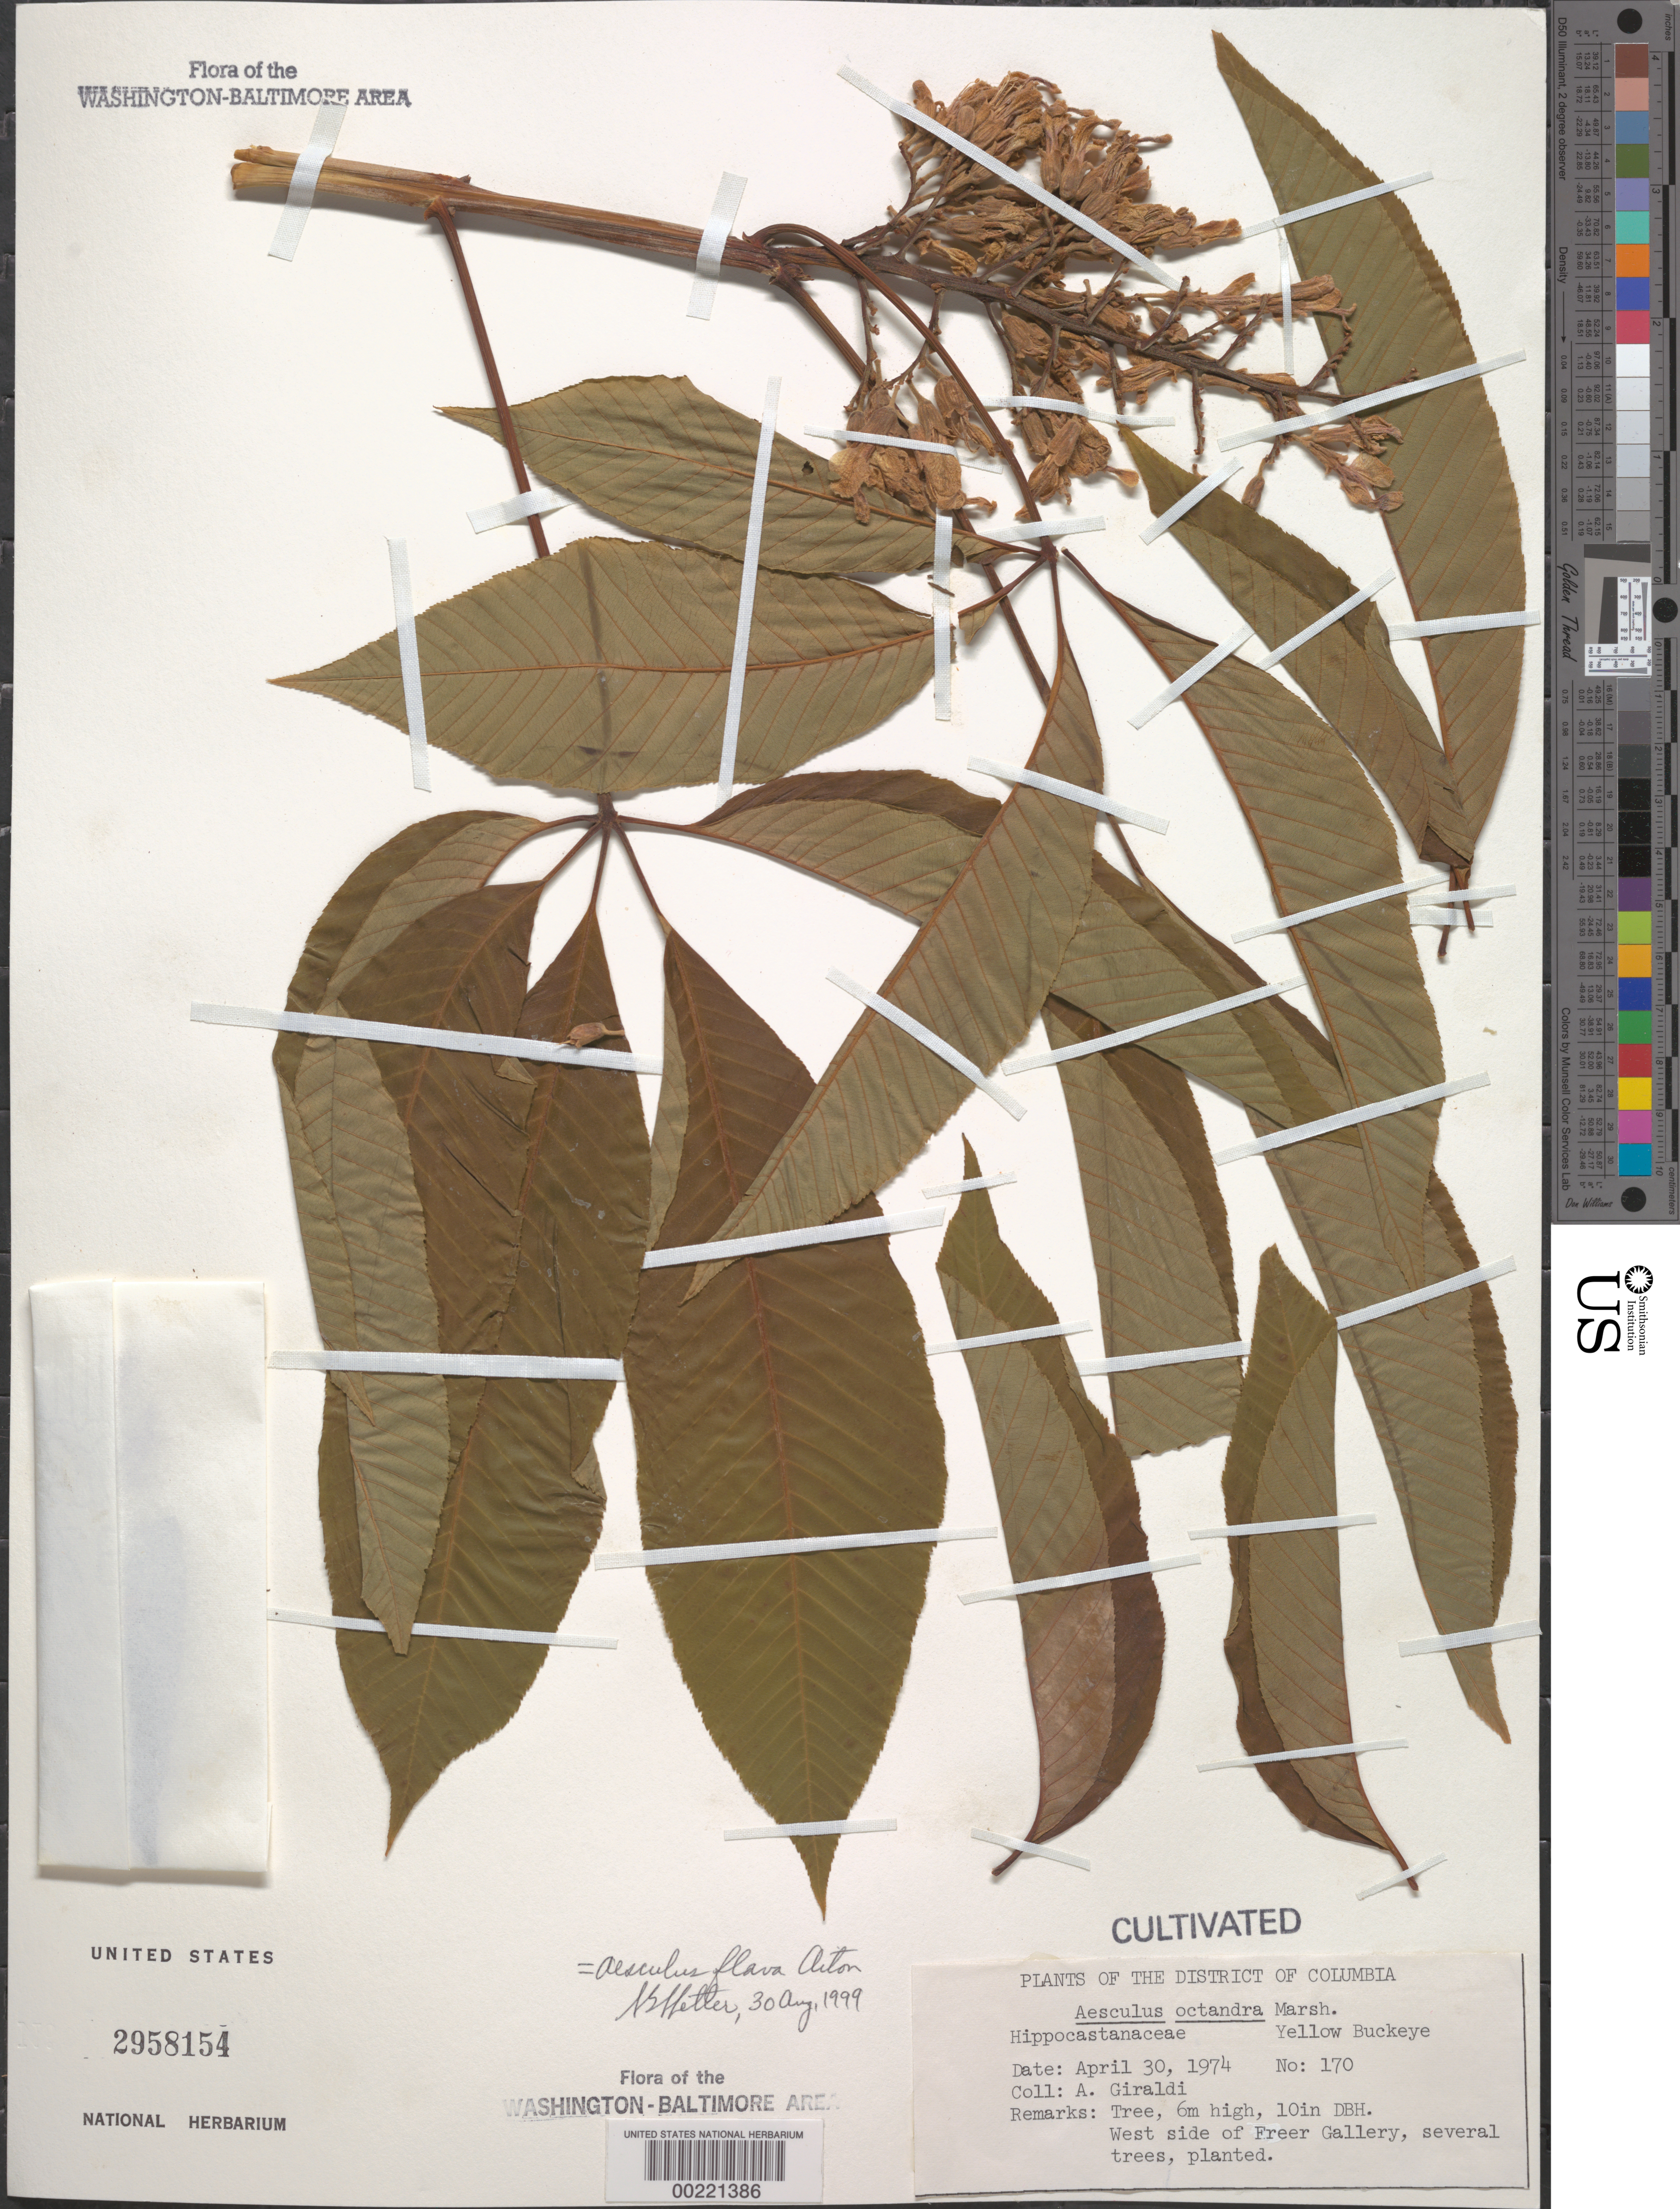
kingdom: Plantae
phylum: Tracheophyta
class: Magnoliopsida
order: Sapindales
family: Sapindaceae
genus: Aesculus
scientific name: Aesculus flava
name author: Sol.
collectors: A. Giraldi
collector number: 170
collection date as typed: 30 Apr 1974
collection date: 1974-04-30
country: United States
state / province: District of Columbia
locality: W side of Freer Gallery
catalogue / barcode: US 2958154